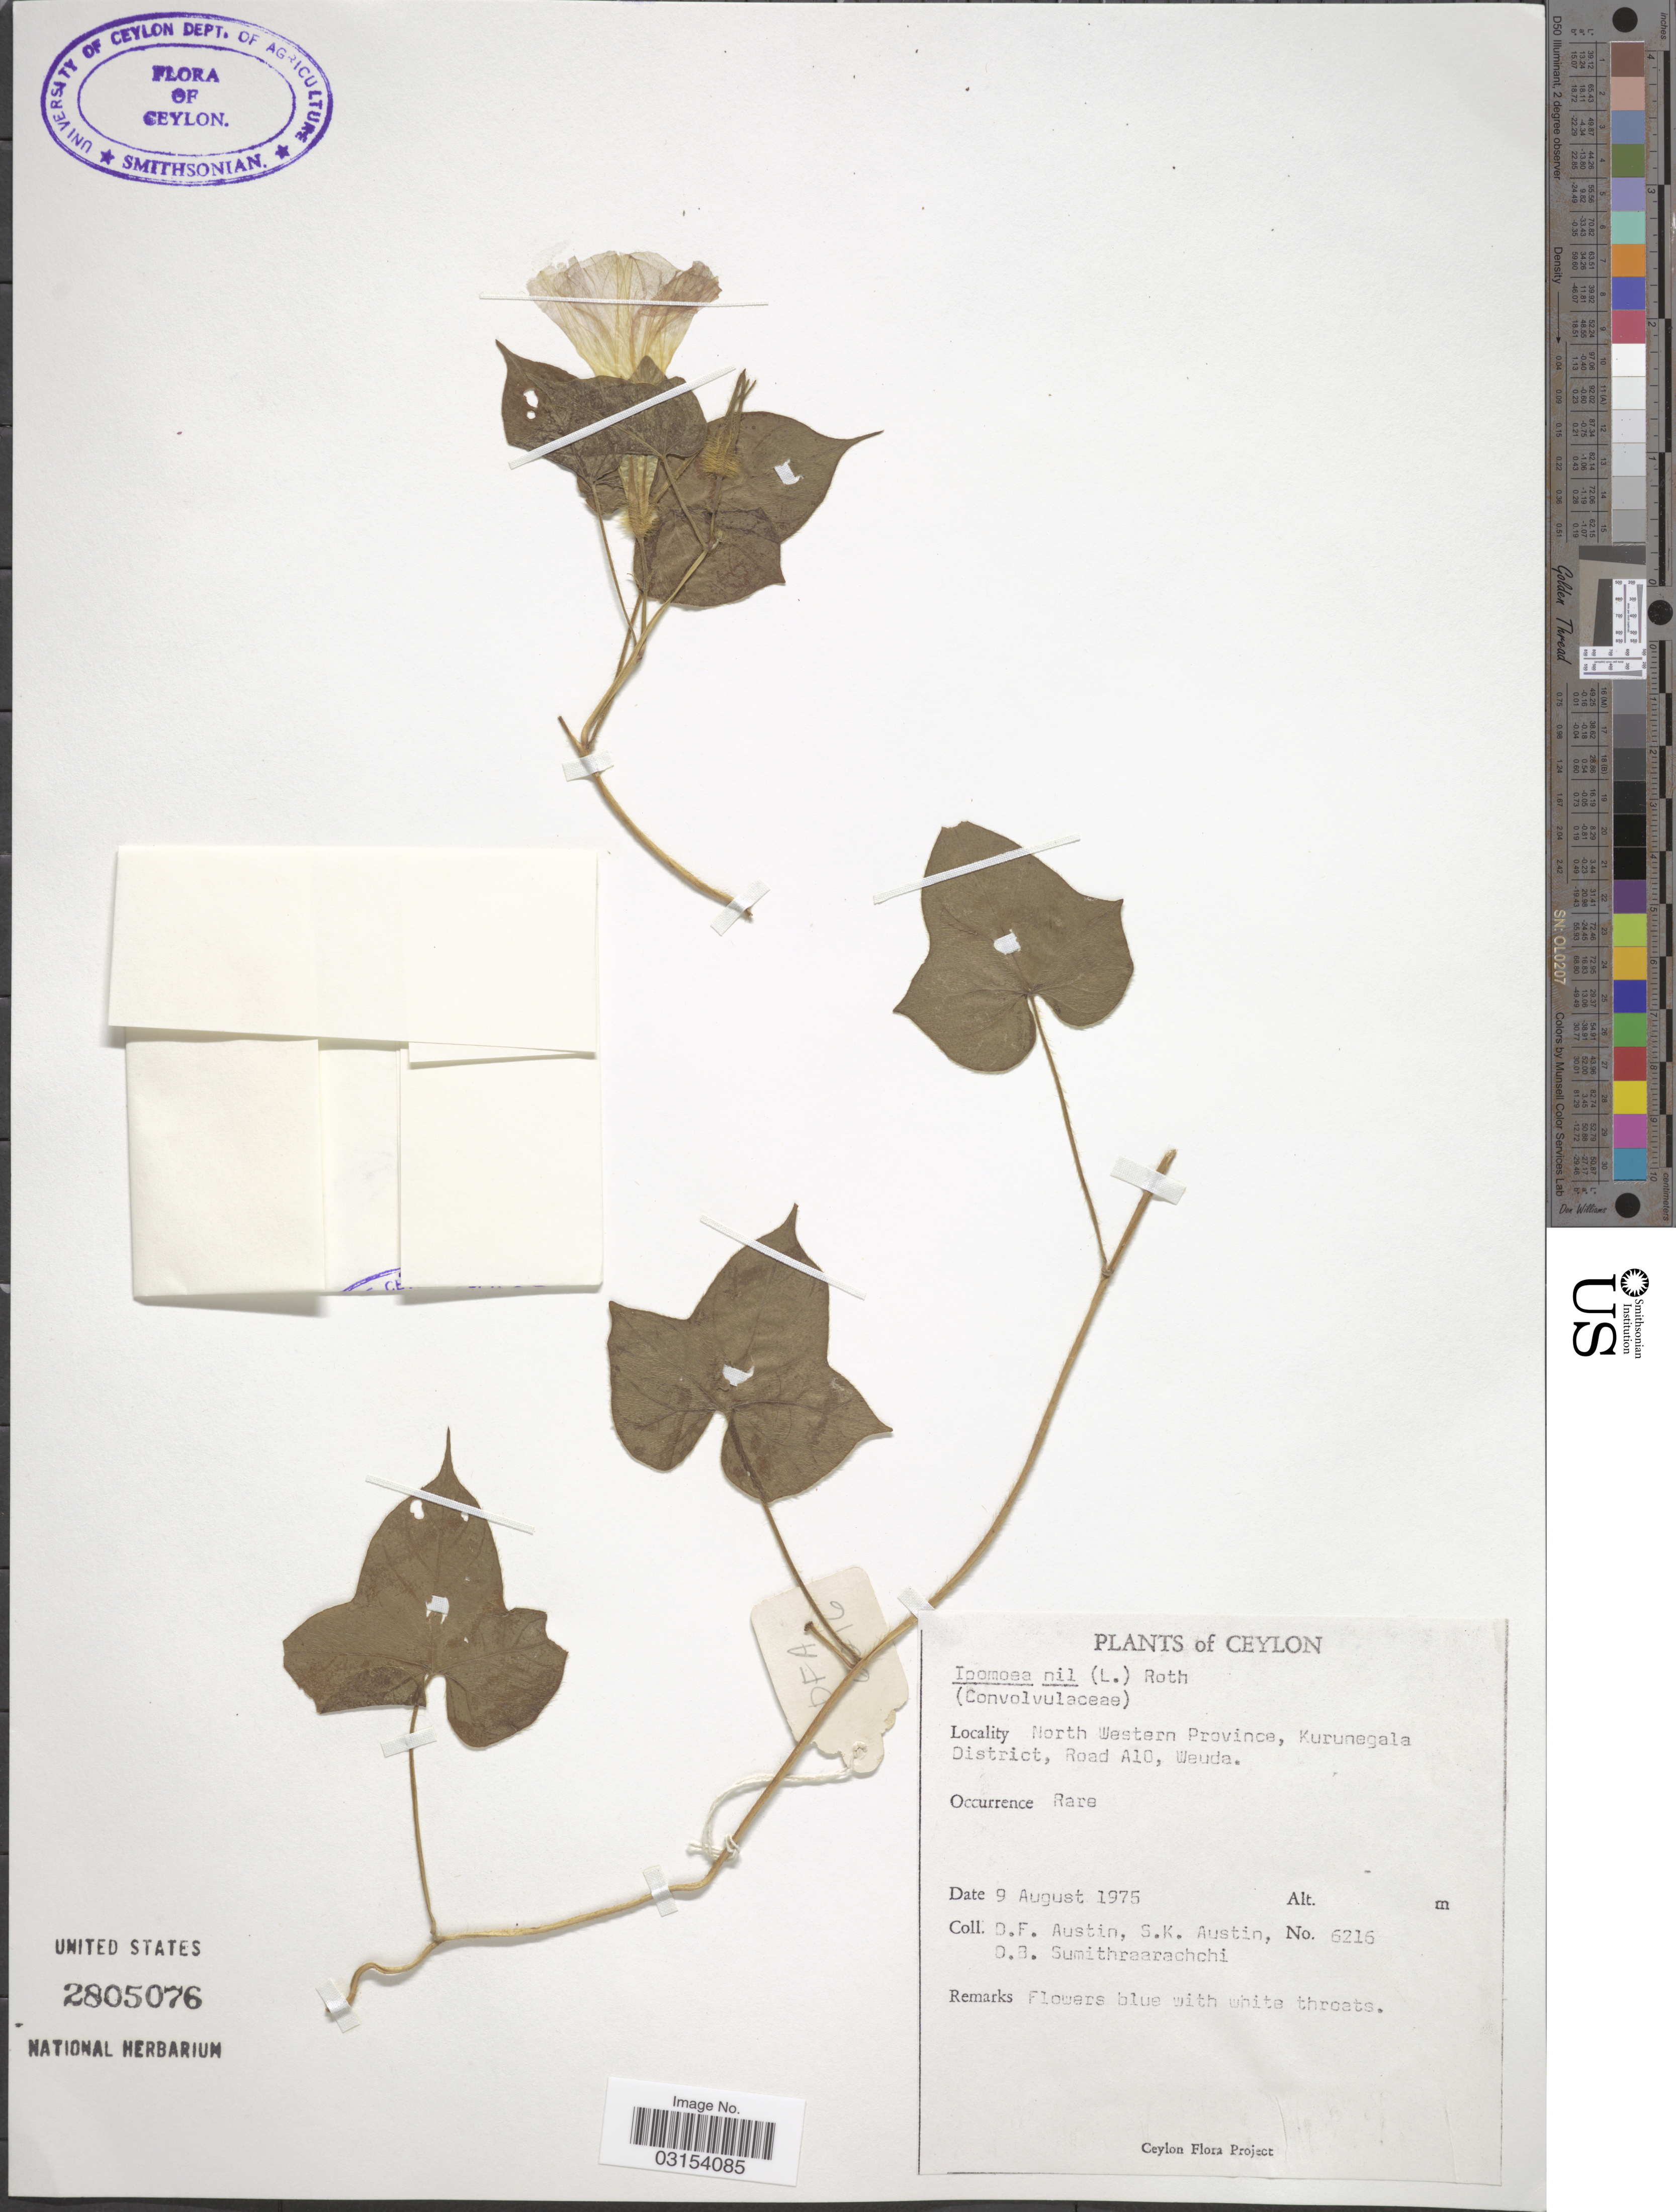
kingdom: Plantae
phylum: Tracheophyta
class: Magnoliopsida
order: Solanales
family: Convolvulaceae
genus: Ipomoea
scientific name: Ipomoea nil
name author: (L.) Roth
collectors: D. Austin, S. Austin & D. B. Sumithraarachchi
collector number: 6216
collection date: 1975-08-09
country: Sri Lanka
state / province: North Western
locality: Ceylon, North Western Province, Kurunegala District, Road A10, Weuda.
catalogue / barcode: US 2805076